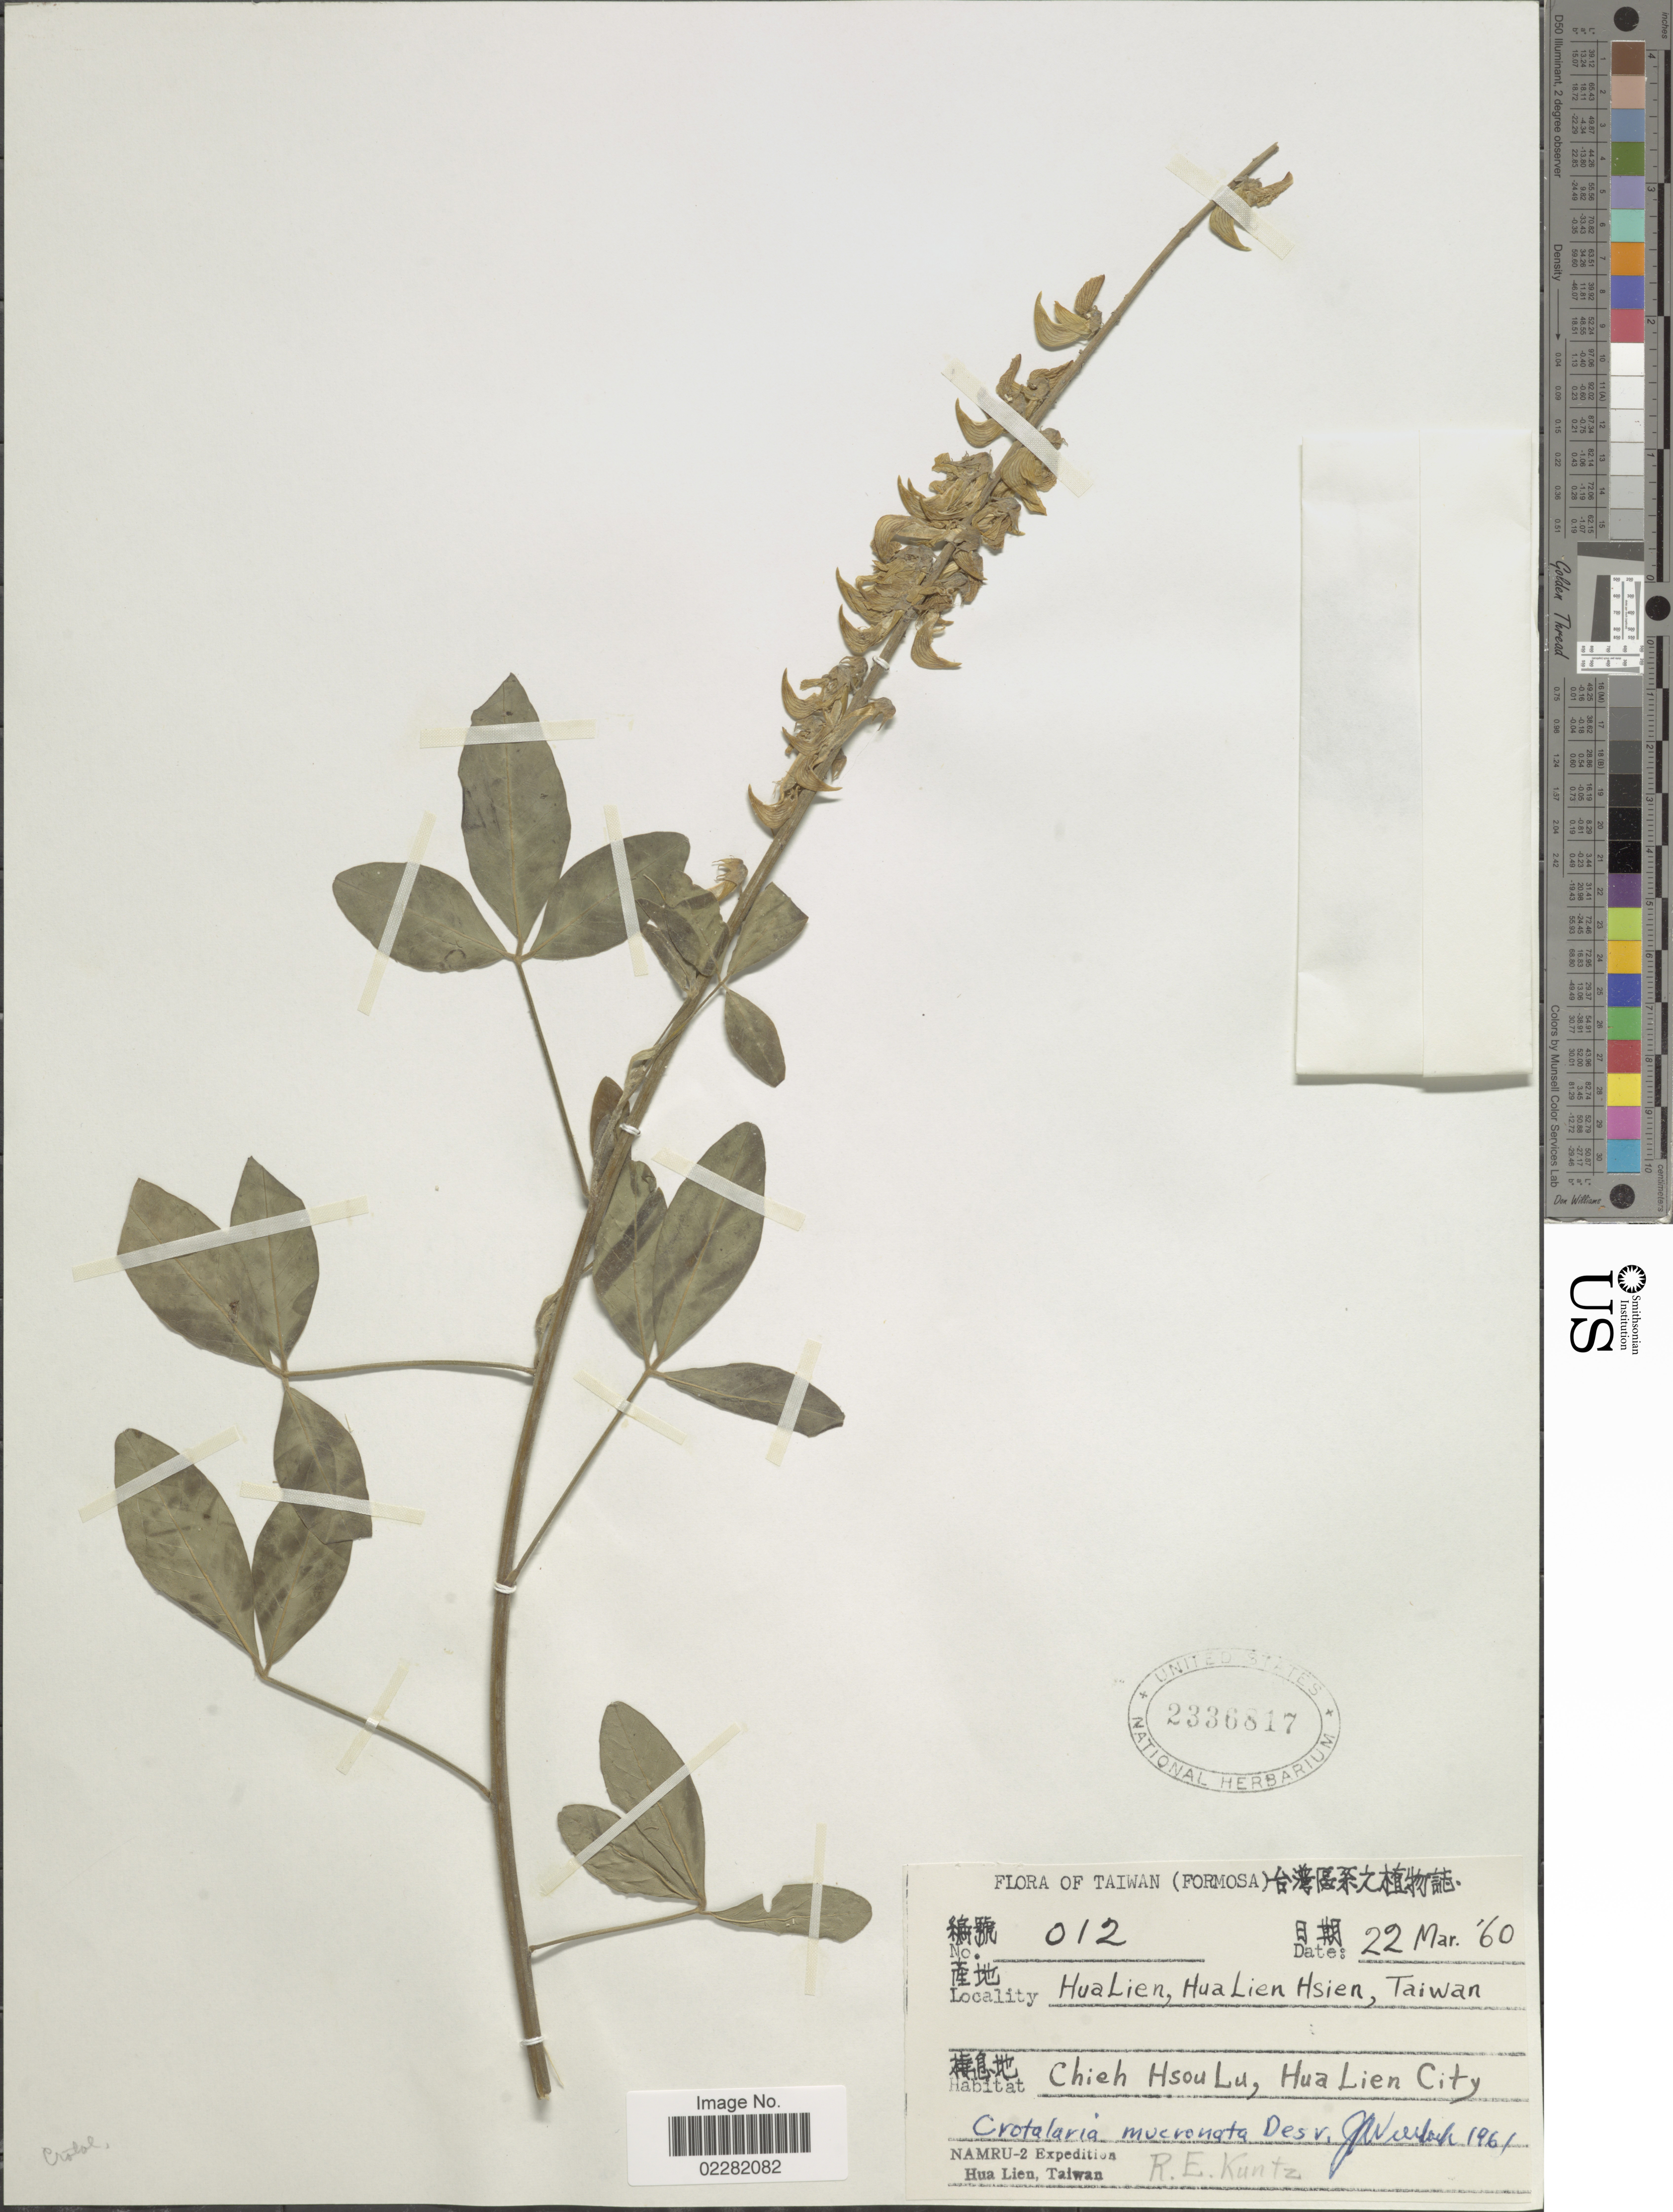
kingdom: Plantae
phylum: Tracheophyta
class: Magnoliopsida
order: Fabales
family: Fabaceae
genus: Crotalaria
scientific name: Crotalaria pallida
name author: Aiton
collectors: R. E. Kuntz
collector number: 012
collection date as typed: Transcribed d/m/y: 22/3/60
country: Taiwan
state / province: Hualien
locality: Chieh Hsou Lu, Hua Lien City, Namru-2 [unsure placement] Formosa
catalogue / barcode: US 2336817